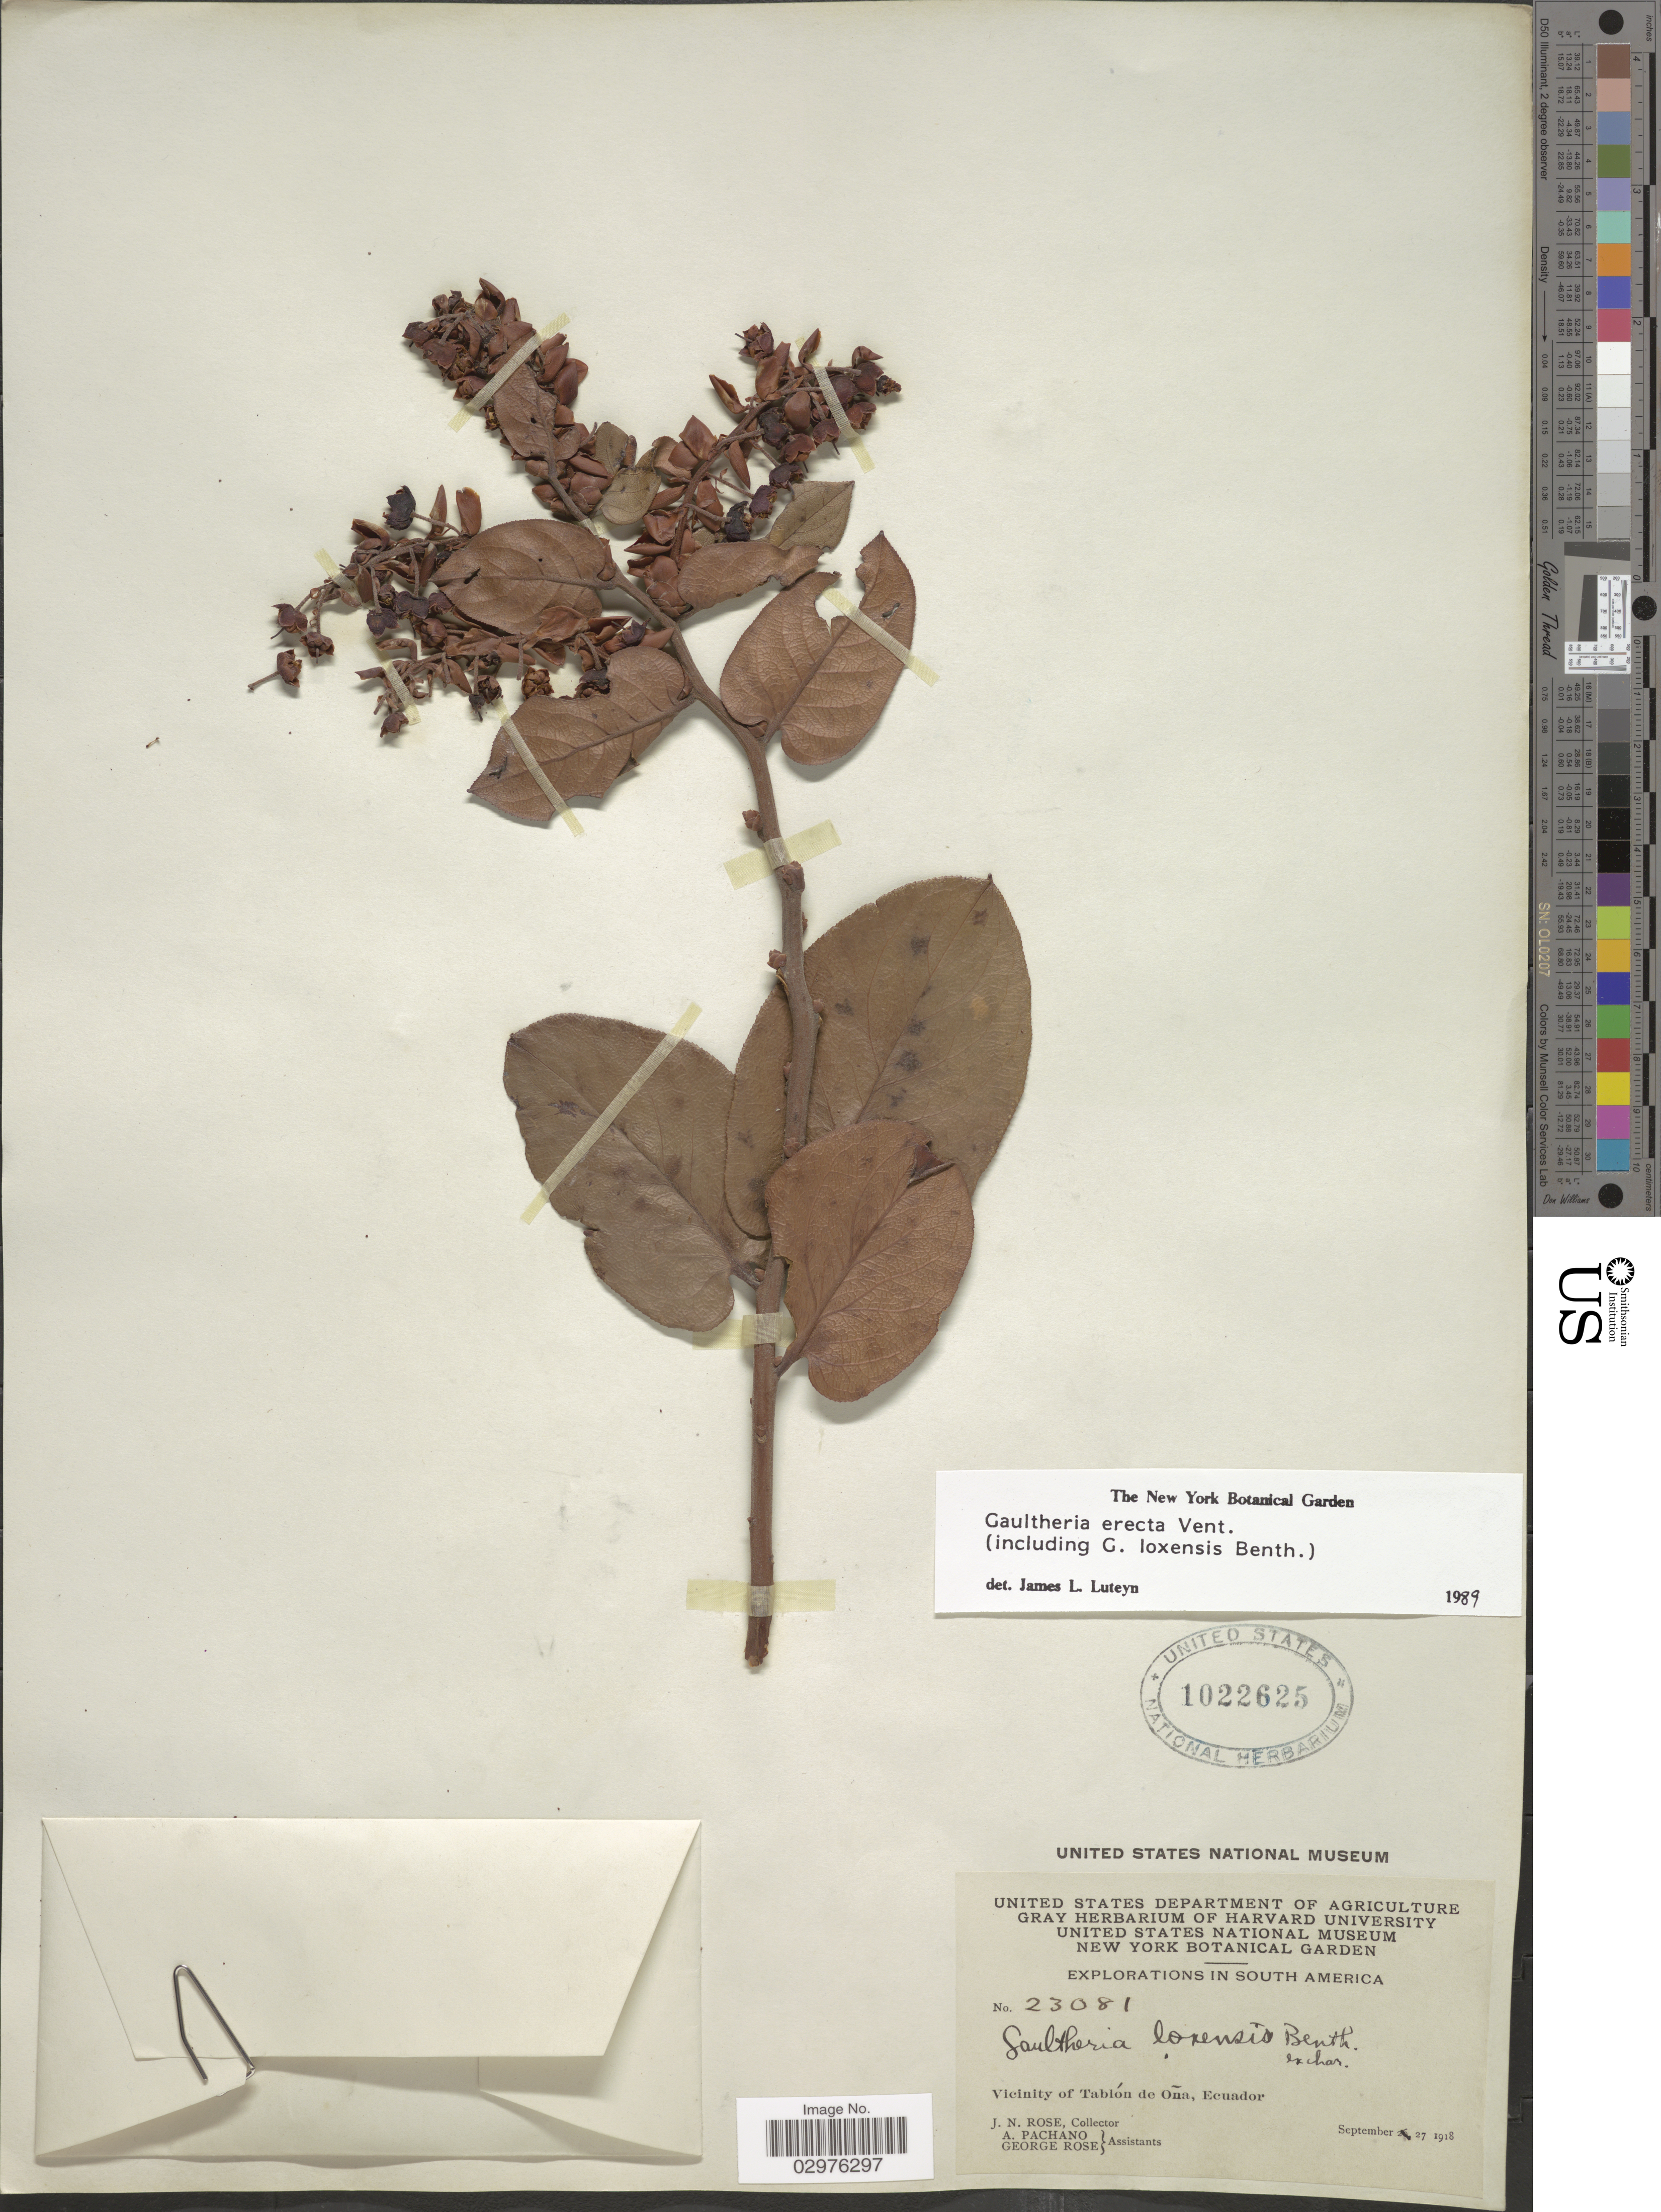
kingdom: Plantae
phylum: Tracheophyta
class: Magnoliopsida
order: Ericales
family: Ericaceae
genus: Gaultheria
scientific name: Gaultheria erecta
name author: Vent.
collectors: J. N. Rose, A. Pachano & G. Rose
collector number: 23081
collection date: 1918-09-27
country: Ecuador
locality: Vicinity of Tablón de Oña.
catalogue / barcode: US 1022625